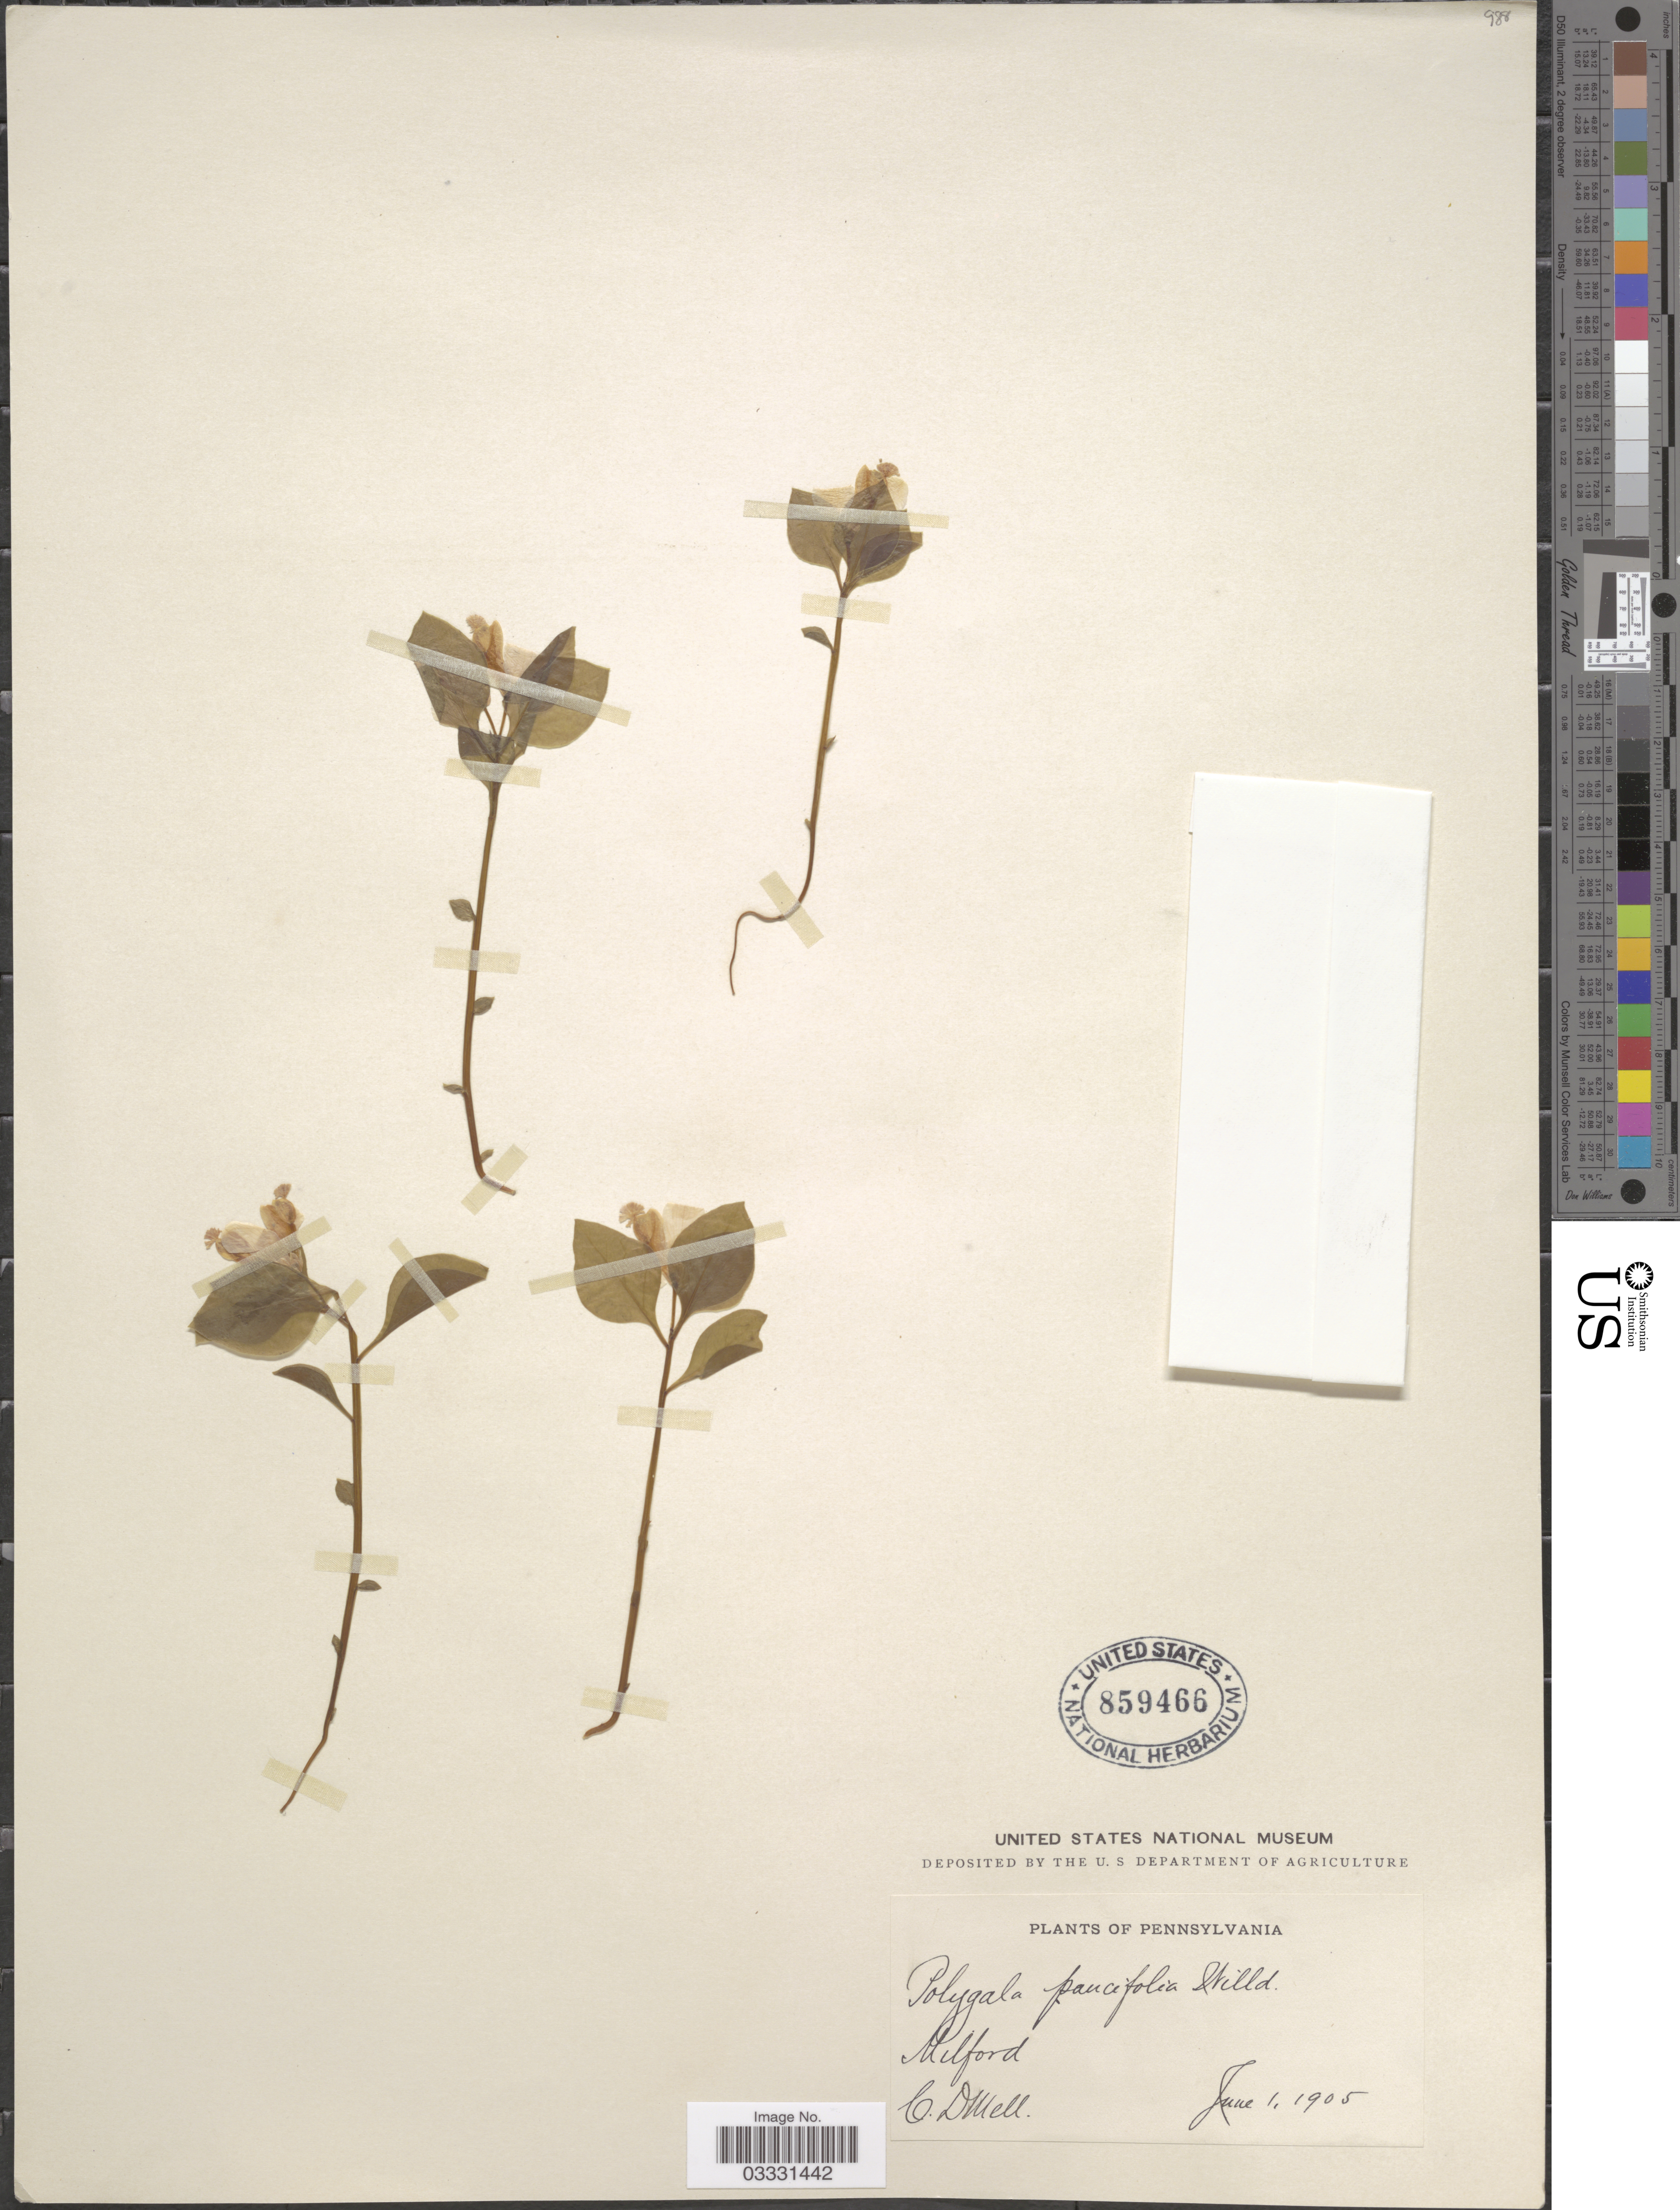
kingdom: Plantae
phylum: Tracheophyta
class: Magnoliopsida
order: Fabales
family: Polygalaceae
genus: Polygaloides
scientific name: Polygaloides paucifolia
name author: (Willd.) J.R. Abbott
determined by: Strong, Mark T., (BOT), Smithsonian Institution - National Museum of Natural History (UNITED STATES)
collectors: C. D. Mell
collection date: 1905-06-01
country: United States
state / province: Pennsylvania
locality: Milford.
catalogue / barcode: US 859466